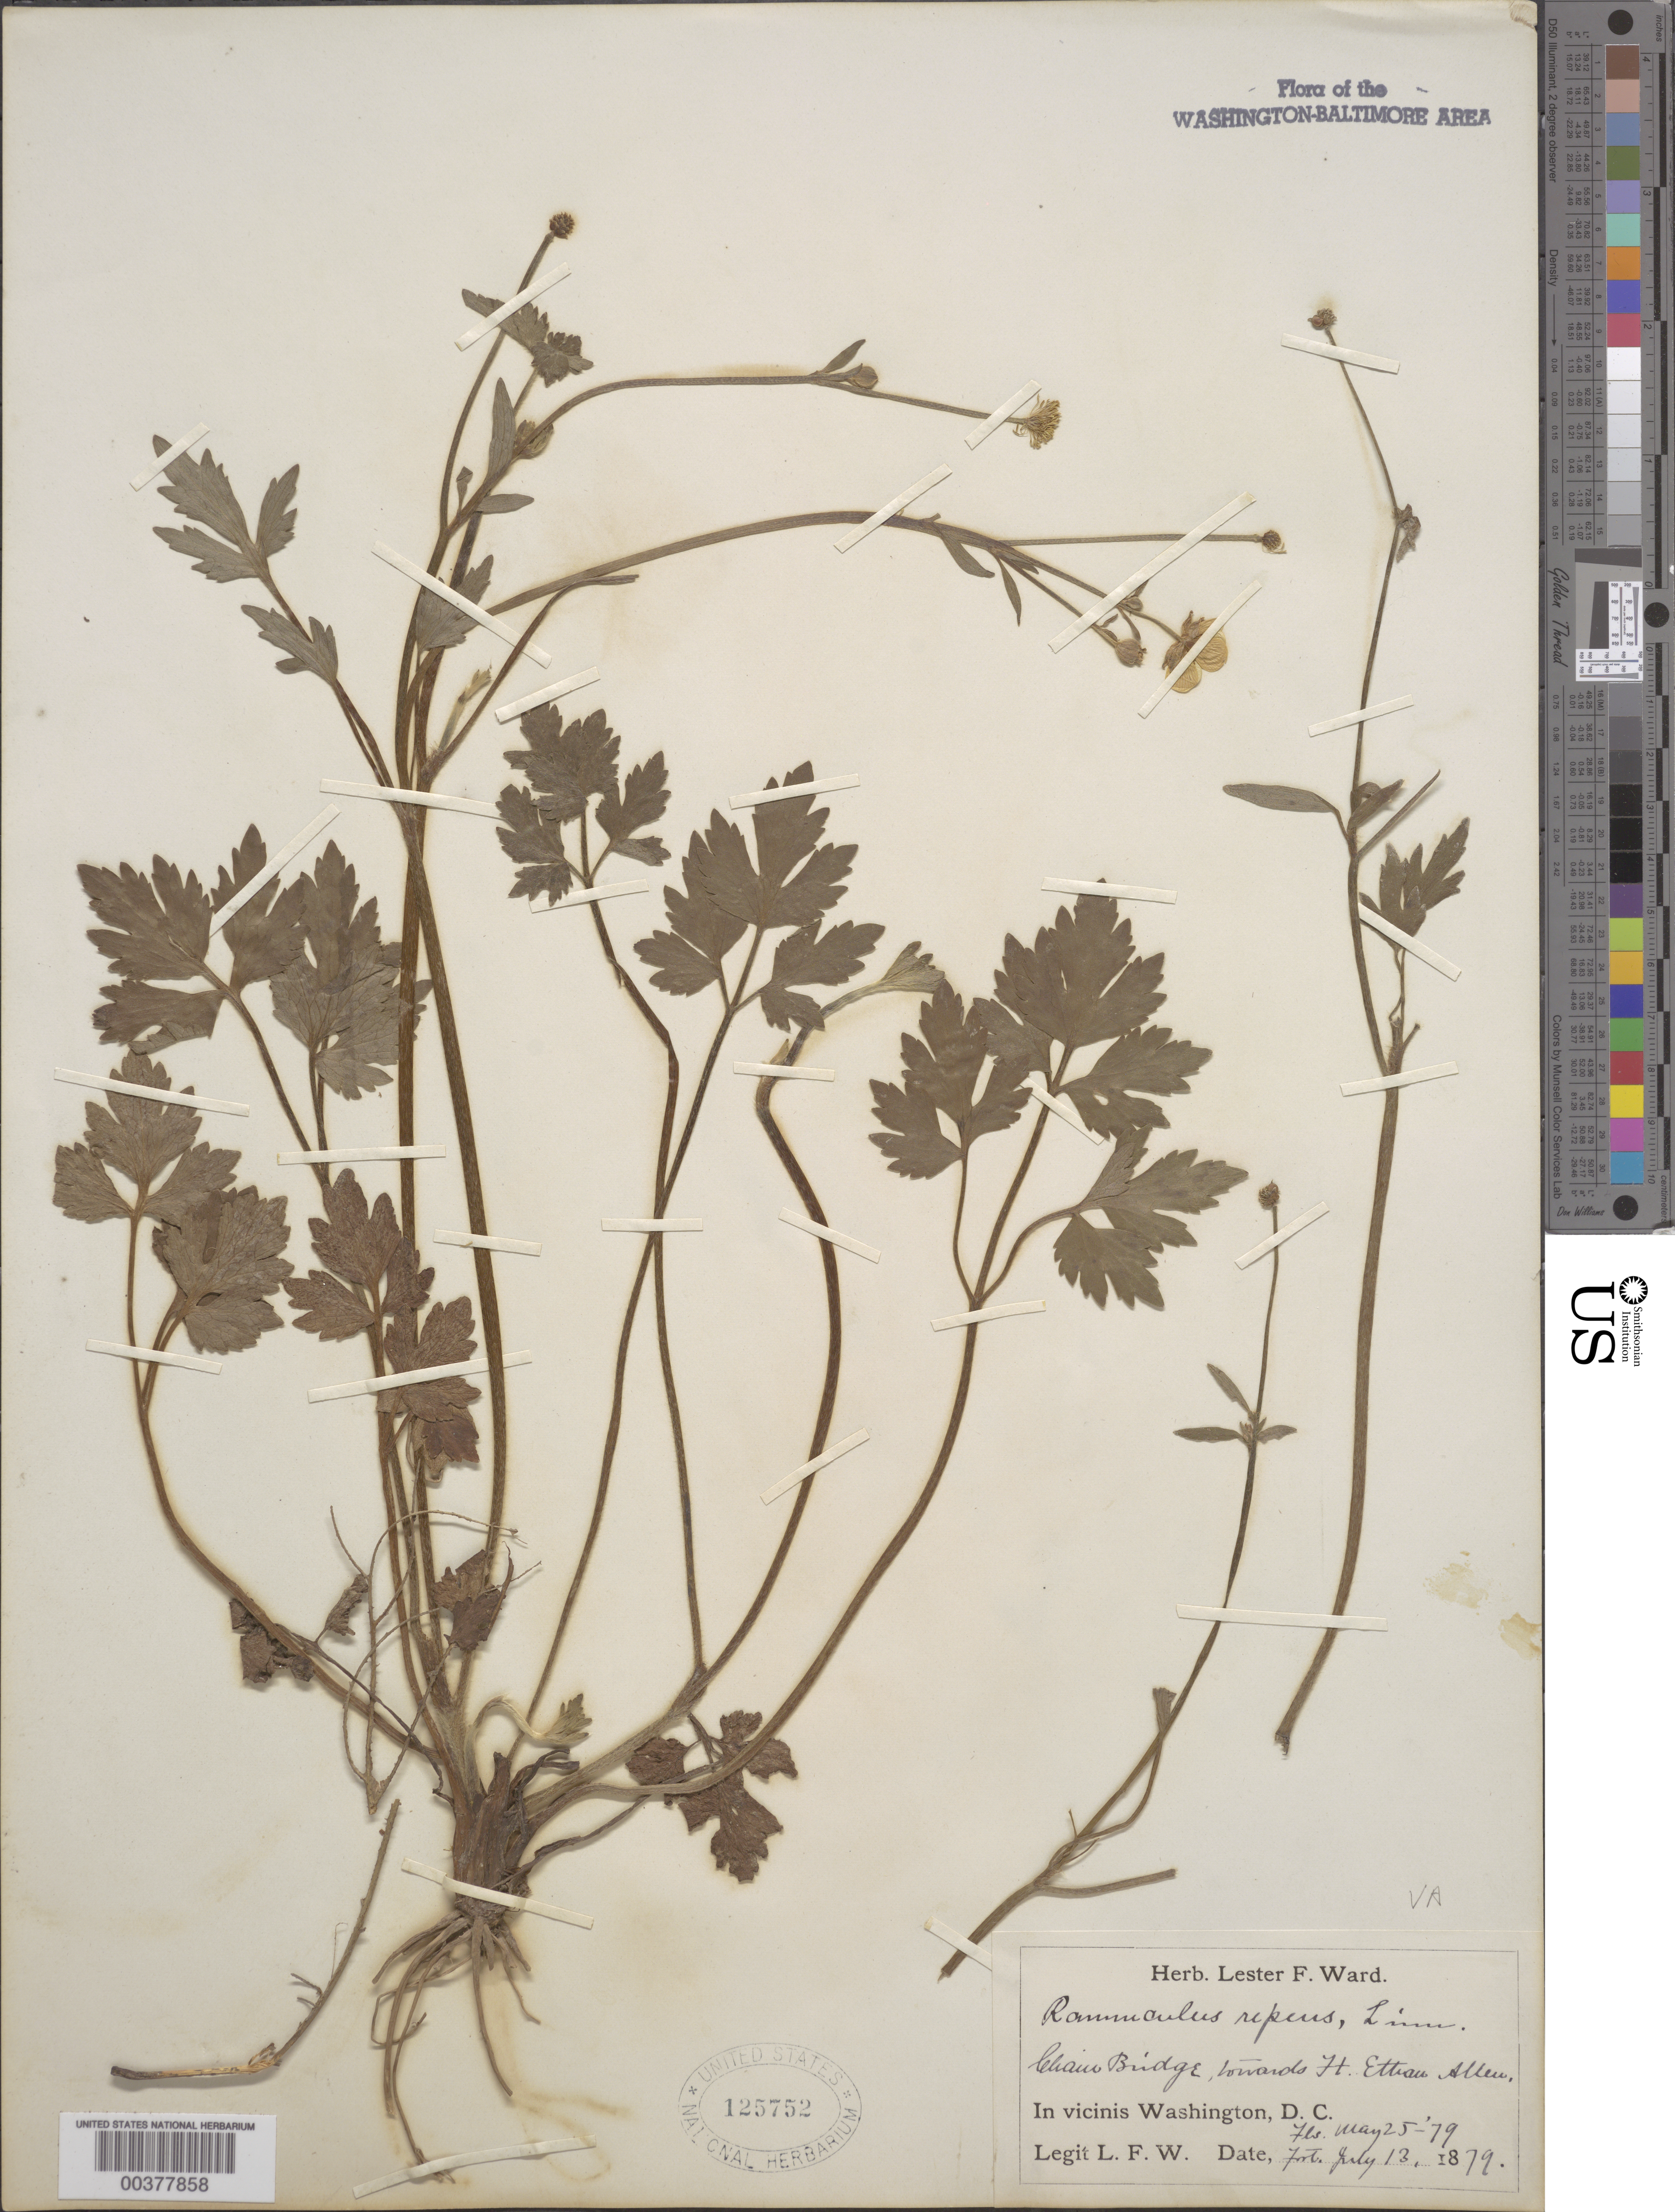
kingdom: Plantae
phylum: Tracheophyta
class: Magnoliopsida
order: Ranunculales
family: Ranunculaceae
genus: Ranunculus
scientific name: Ranunculus hispidus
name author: Michx.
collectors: L. F. Ward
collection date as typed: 25 May 1879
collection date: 1879-05-25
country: United States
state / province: Virginia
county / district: Arlington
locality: Chain Bridge towards Fort Ethan Allan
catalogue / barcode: US 125752